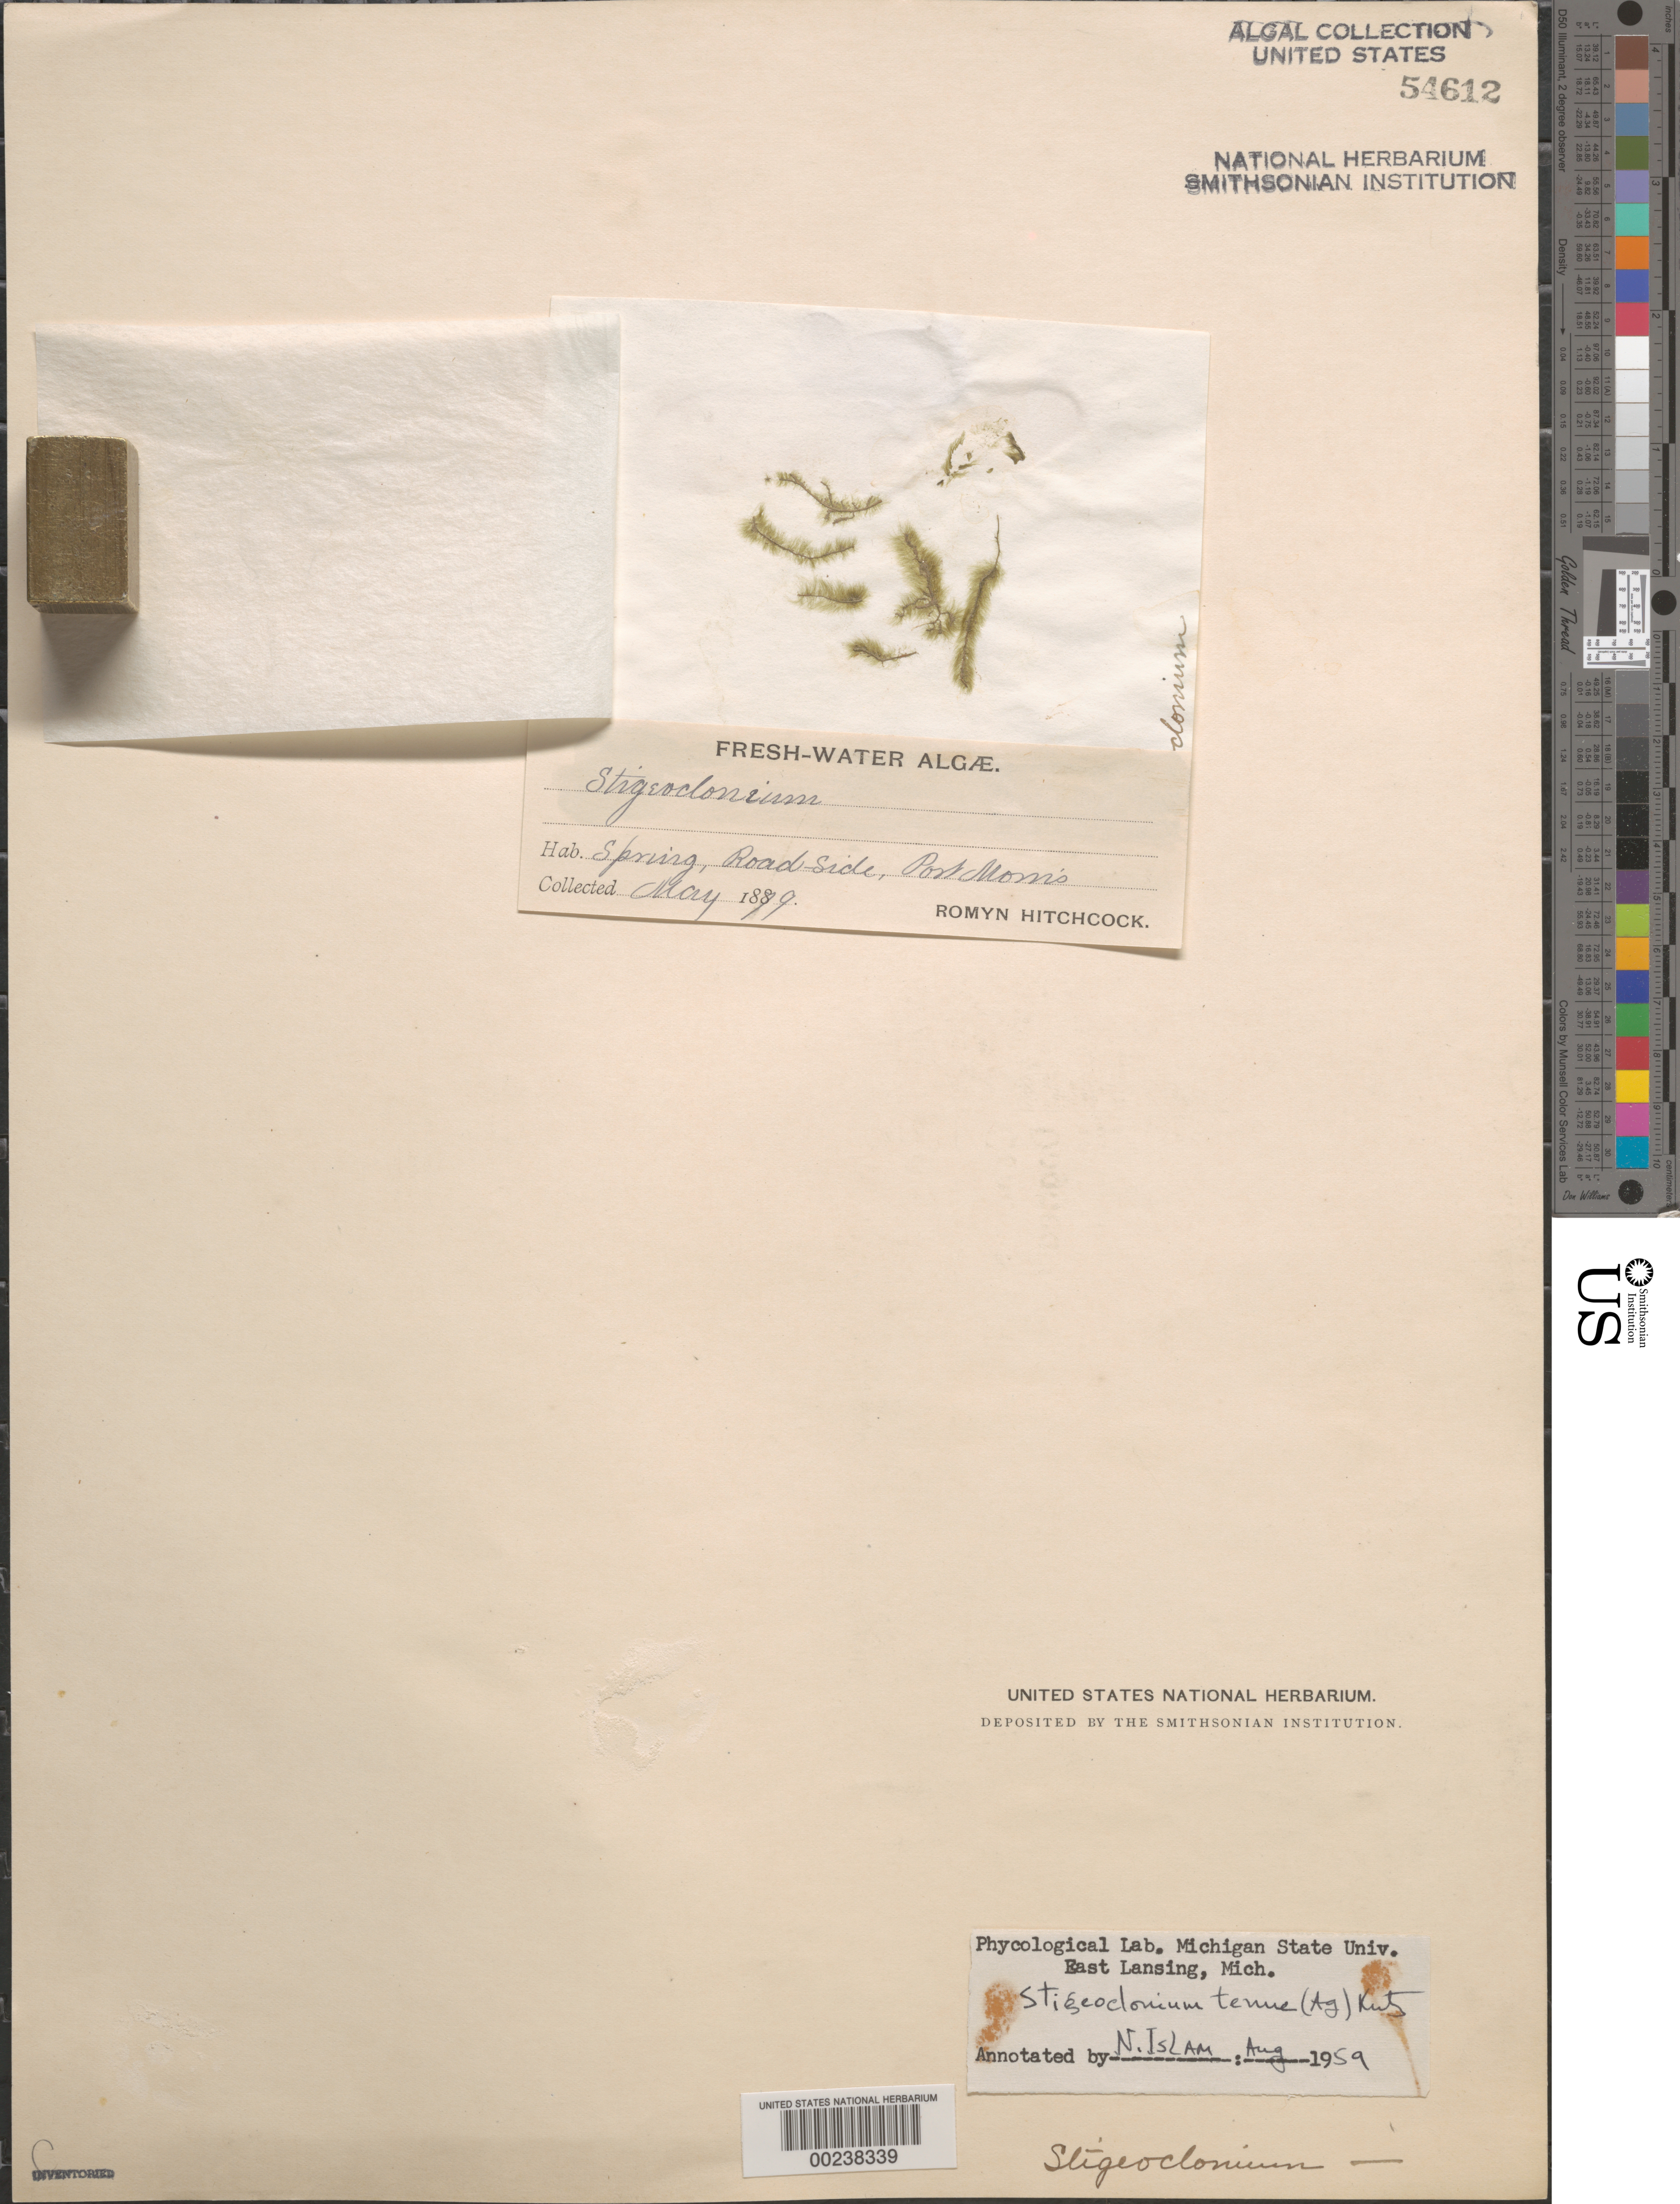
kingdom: Plantae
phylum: Chlorophyta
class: Chlorophyceae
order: Chaetophorales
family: Chaetophoraceae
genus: Stigeoclonium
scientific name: Stigeoclonium tenue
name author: (C. Agardh) Kütz.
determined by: Drouet, F. E.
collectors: R. Hitchcock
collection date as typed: May 1879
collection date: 1879-05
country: United States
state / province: New Jersey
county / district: Morris County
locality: Port Morris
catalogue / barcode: US 54612